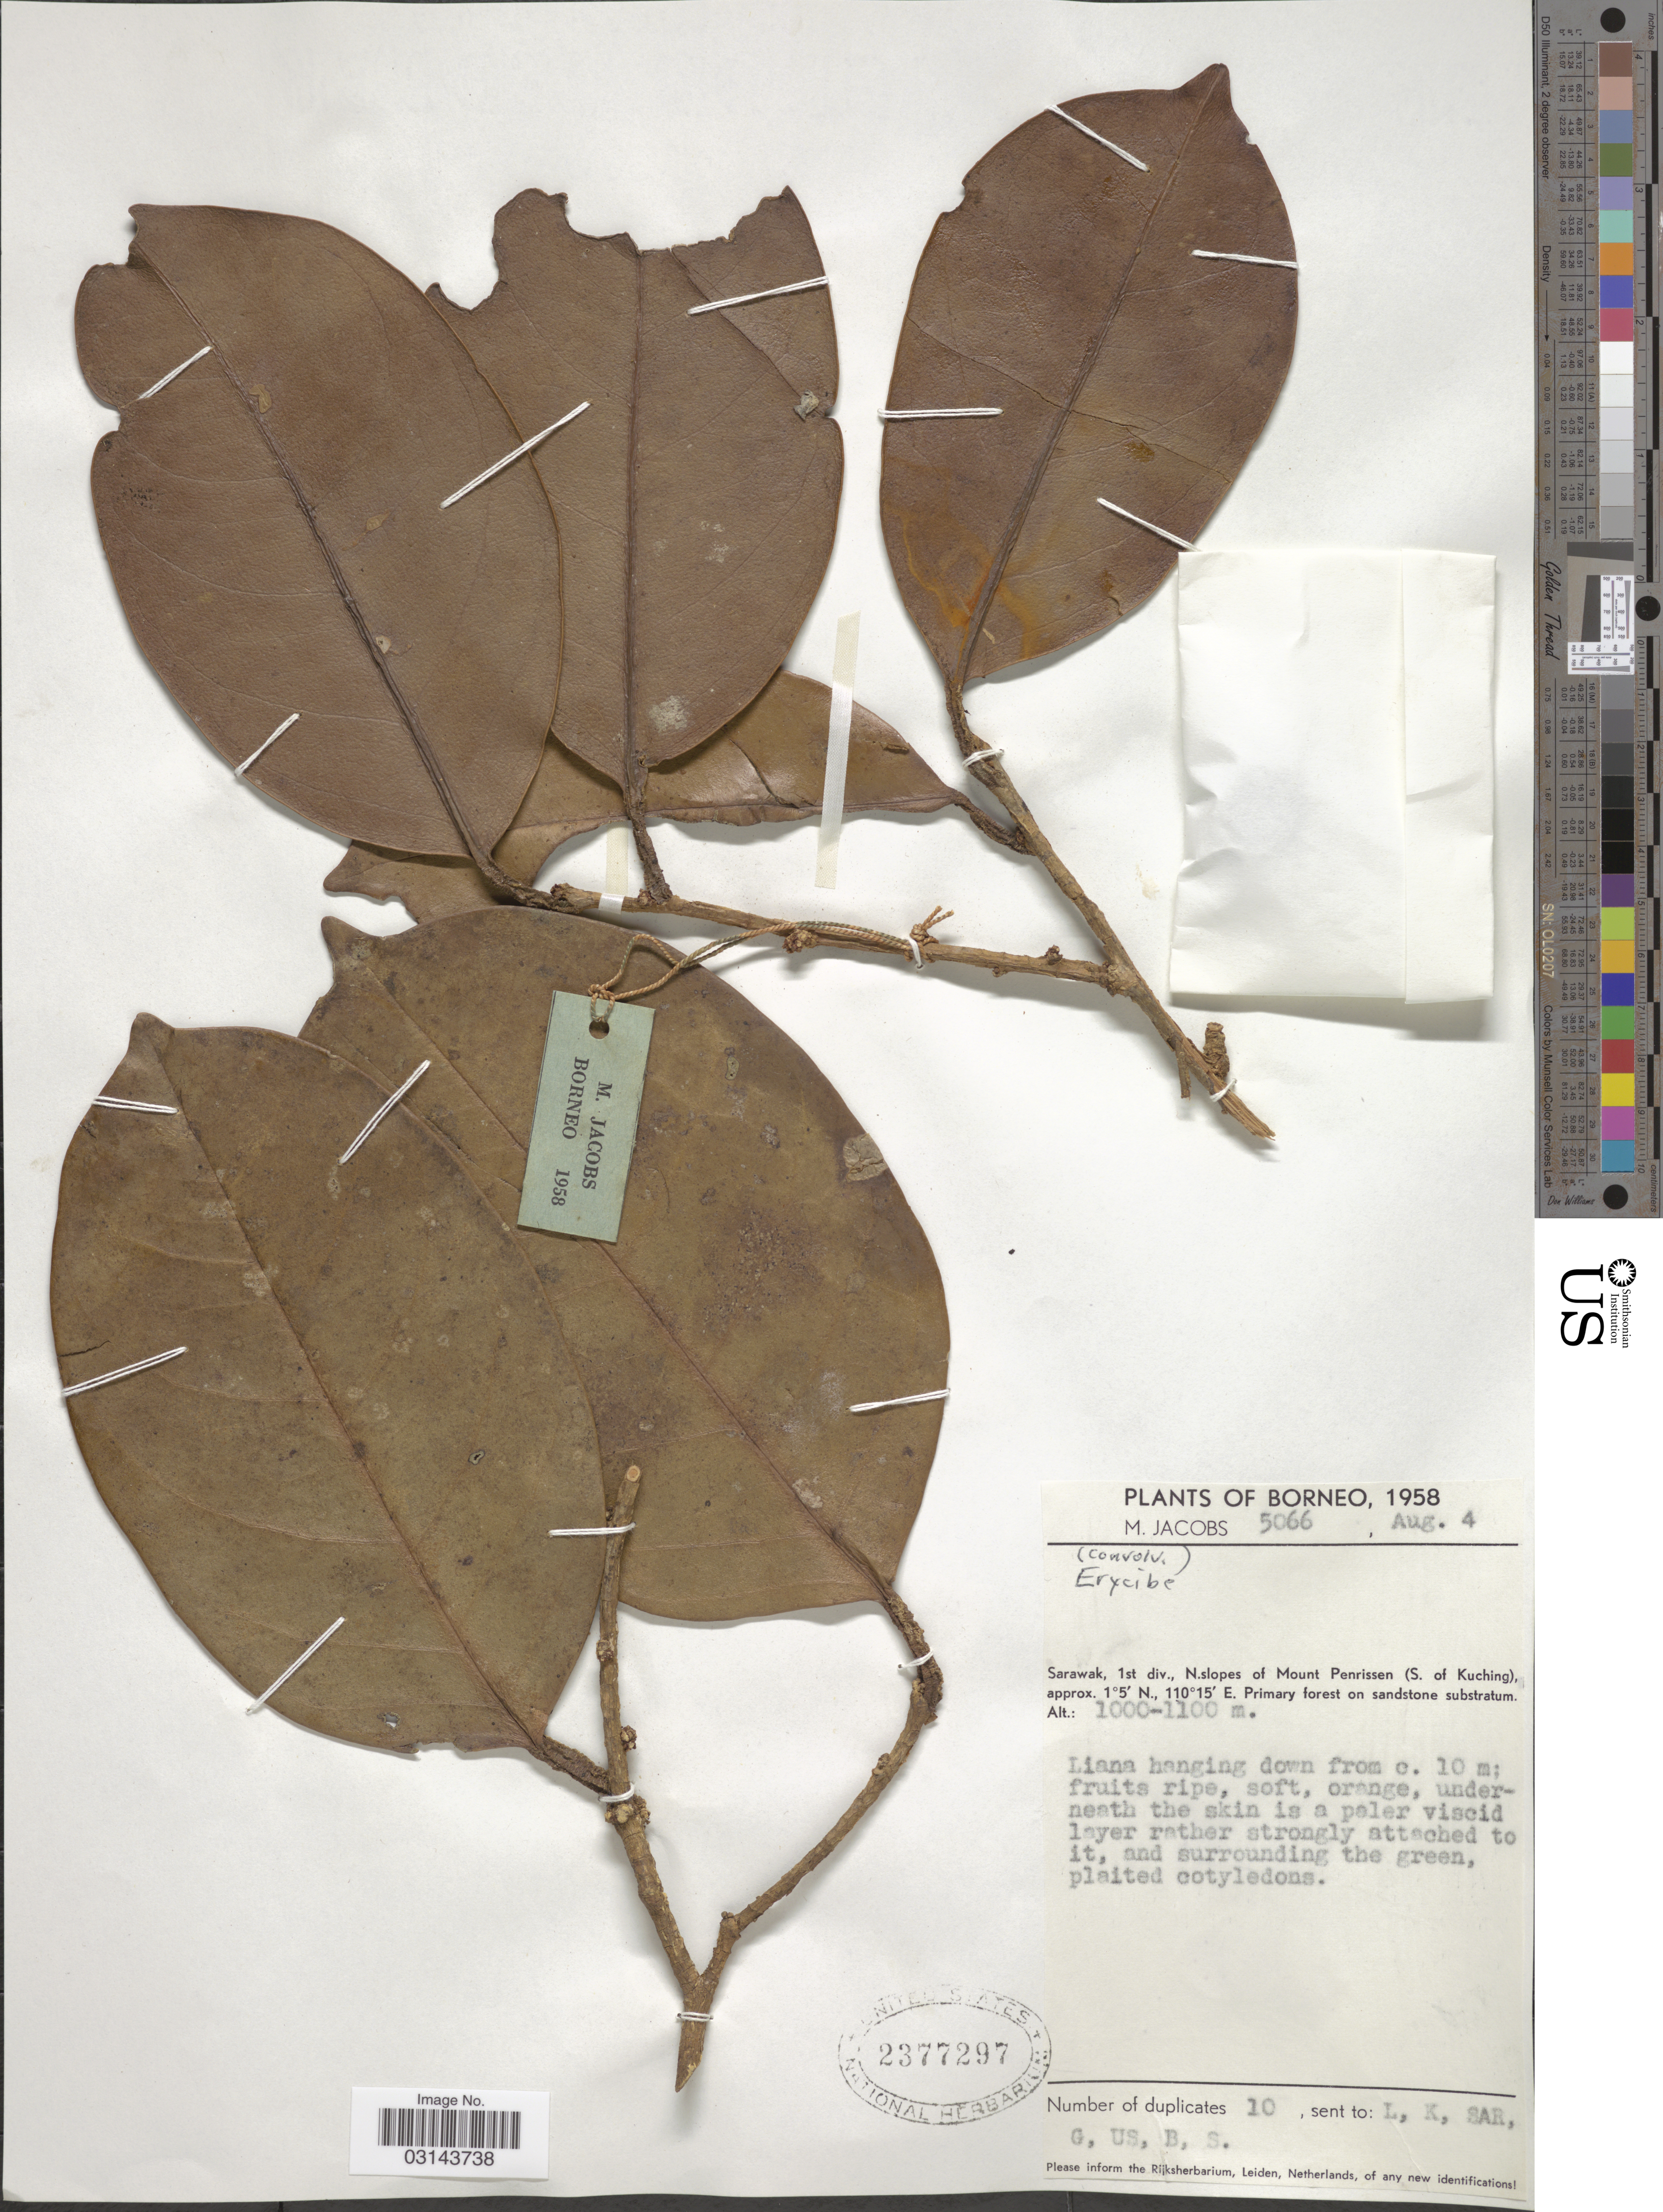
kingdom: Plantae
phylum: Tracheophyta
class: Magnoliopsida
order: Solanales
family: Convolvulaceae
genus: Erycibe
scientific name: Erycibe sp.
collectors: M. Jacobs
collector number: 5066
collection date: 1958-08-04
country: Malaysia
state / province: Sarawak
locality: Borneo. Sarawak, 1st div., N. slopes of Mount Penrissen (S. of Kuching).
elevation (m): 1000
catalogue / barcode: US 2377297